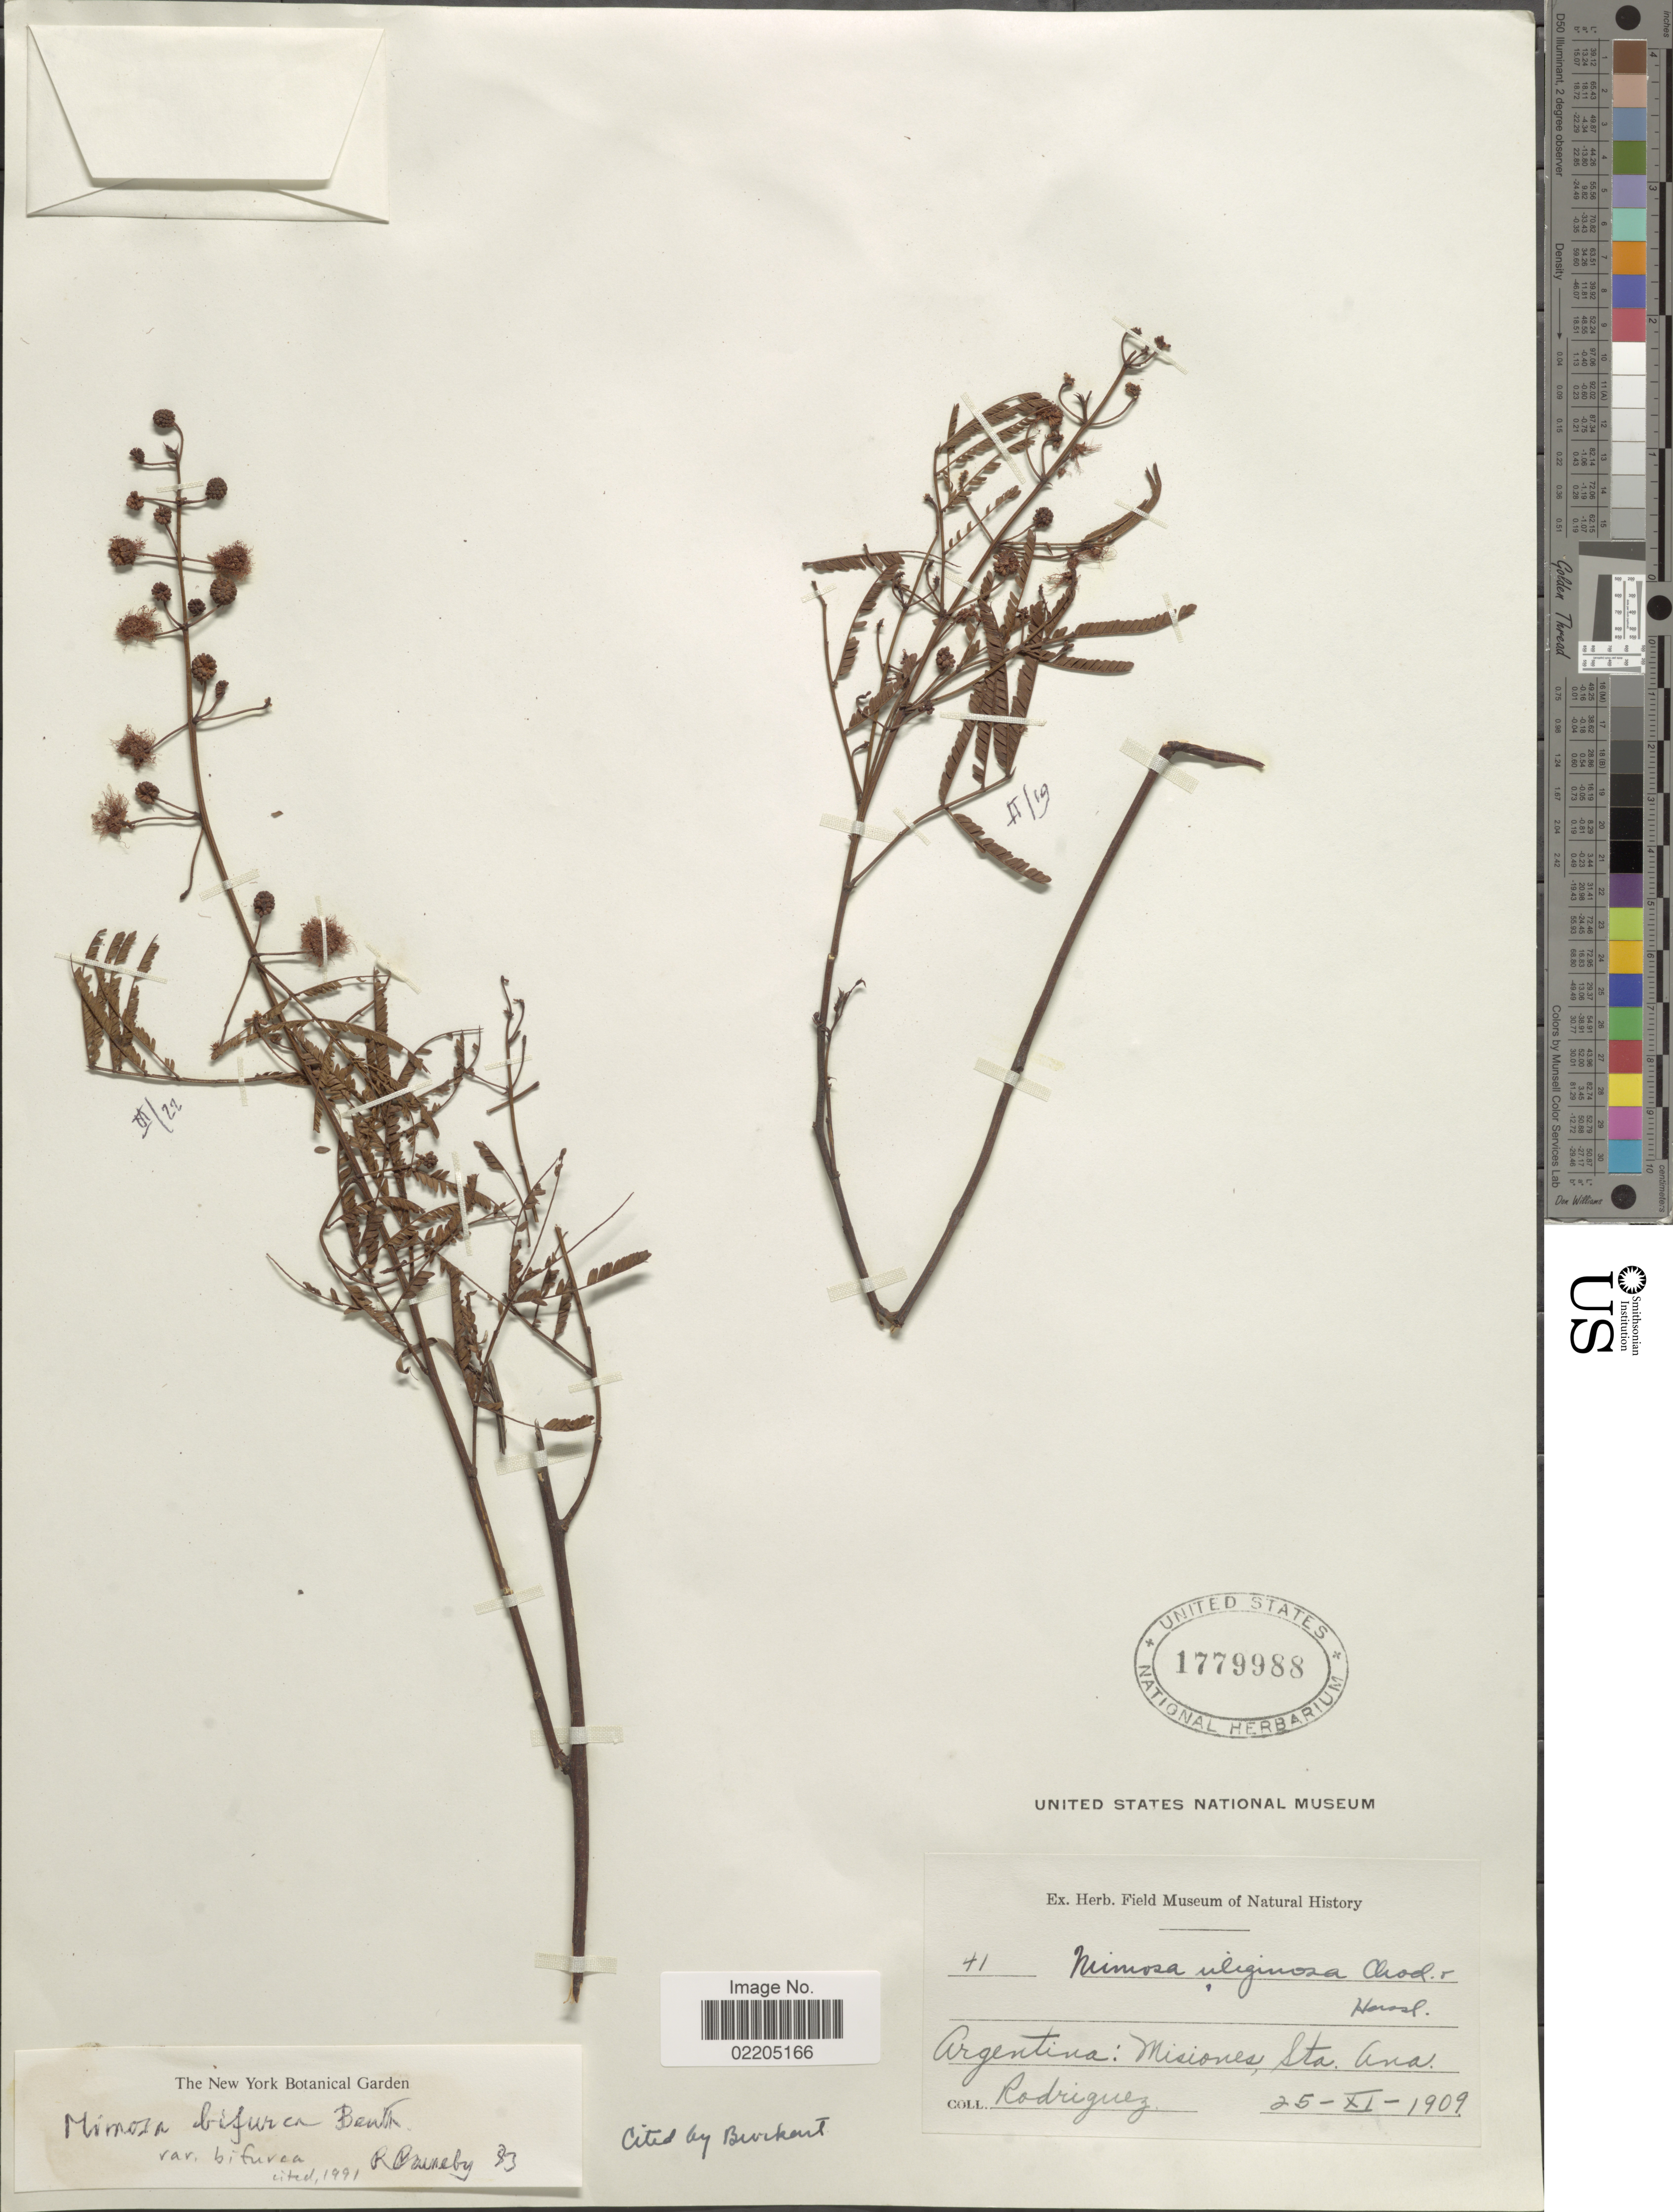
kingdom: Plantae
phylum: Tracheophyta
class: Magnoliopsida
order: Fabales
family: Fabaceae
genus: Mimosa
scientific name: Mimosa bifurca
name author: Benth.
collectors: Rodriguez, --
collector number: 41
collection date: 1909-11-25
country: Argentina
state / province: Misiones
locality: Sta. Ana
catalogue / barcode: US 1779988